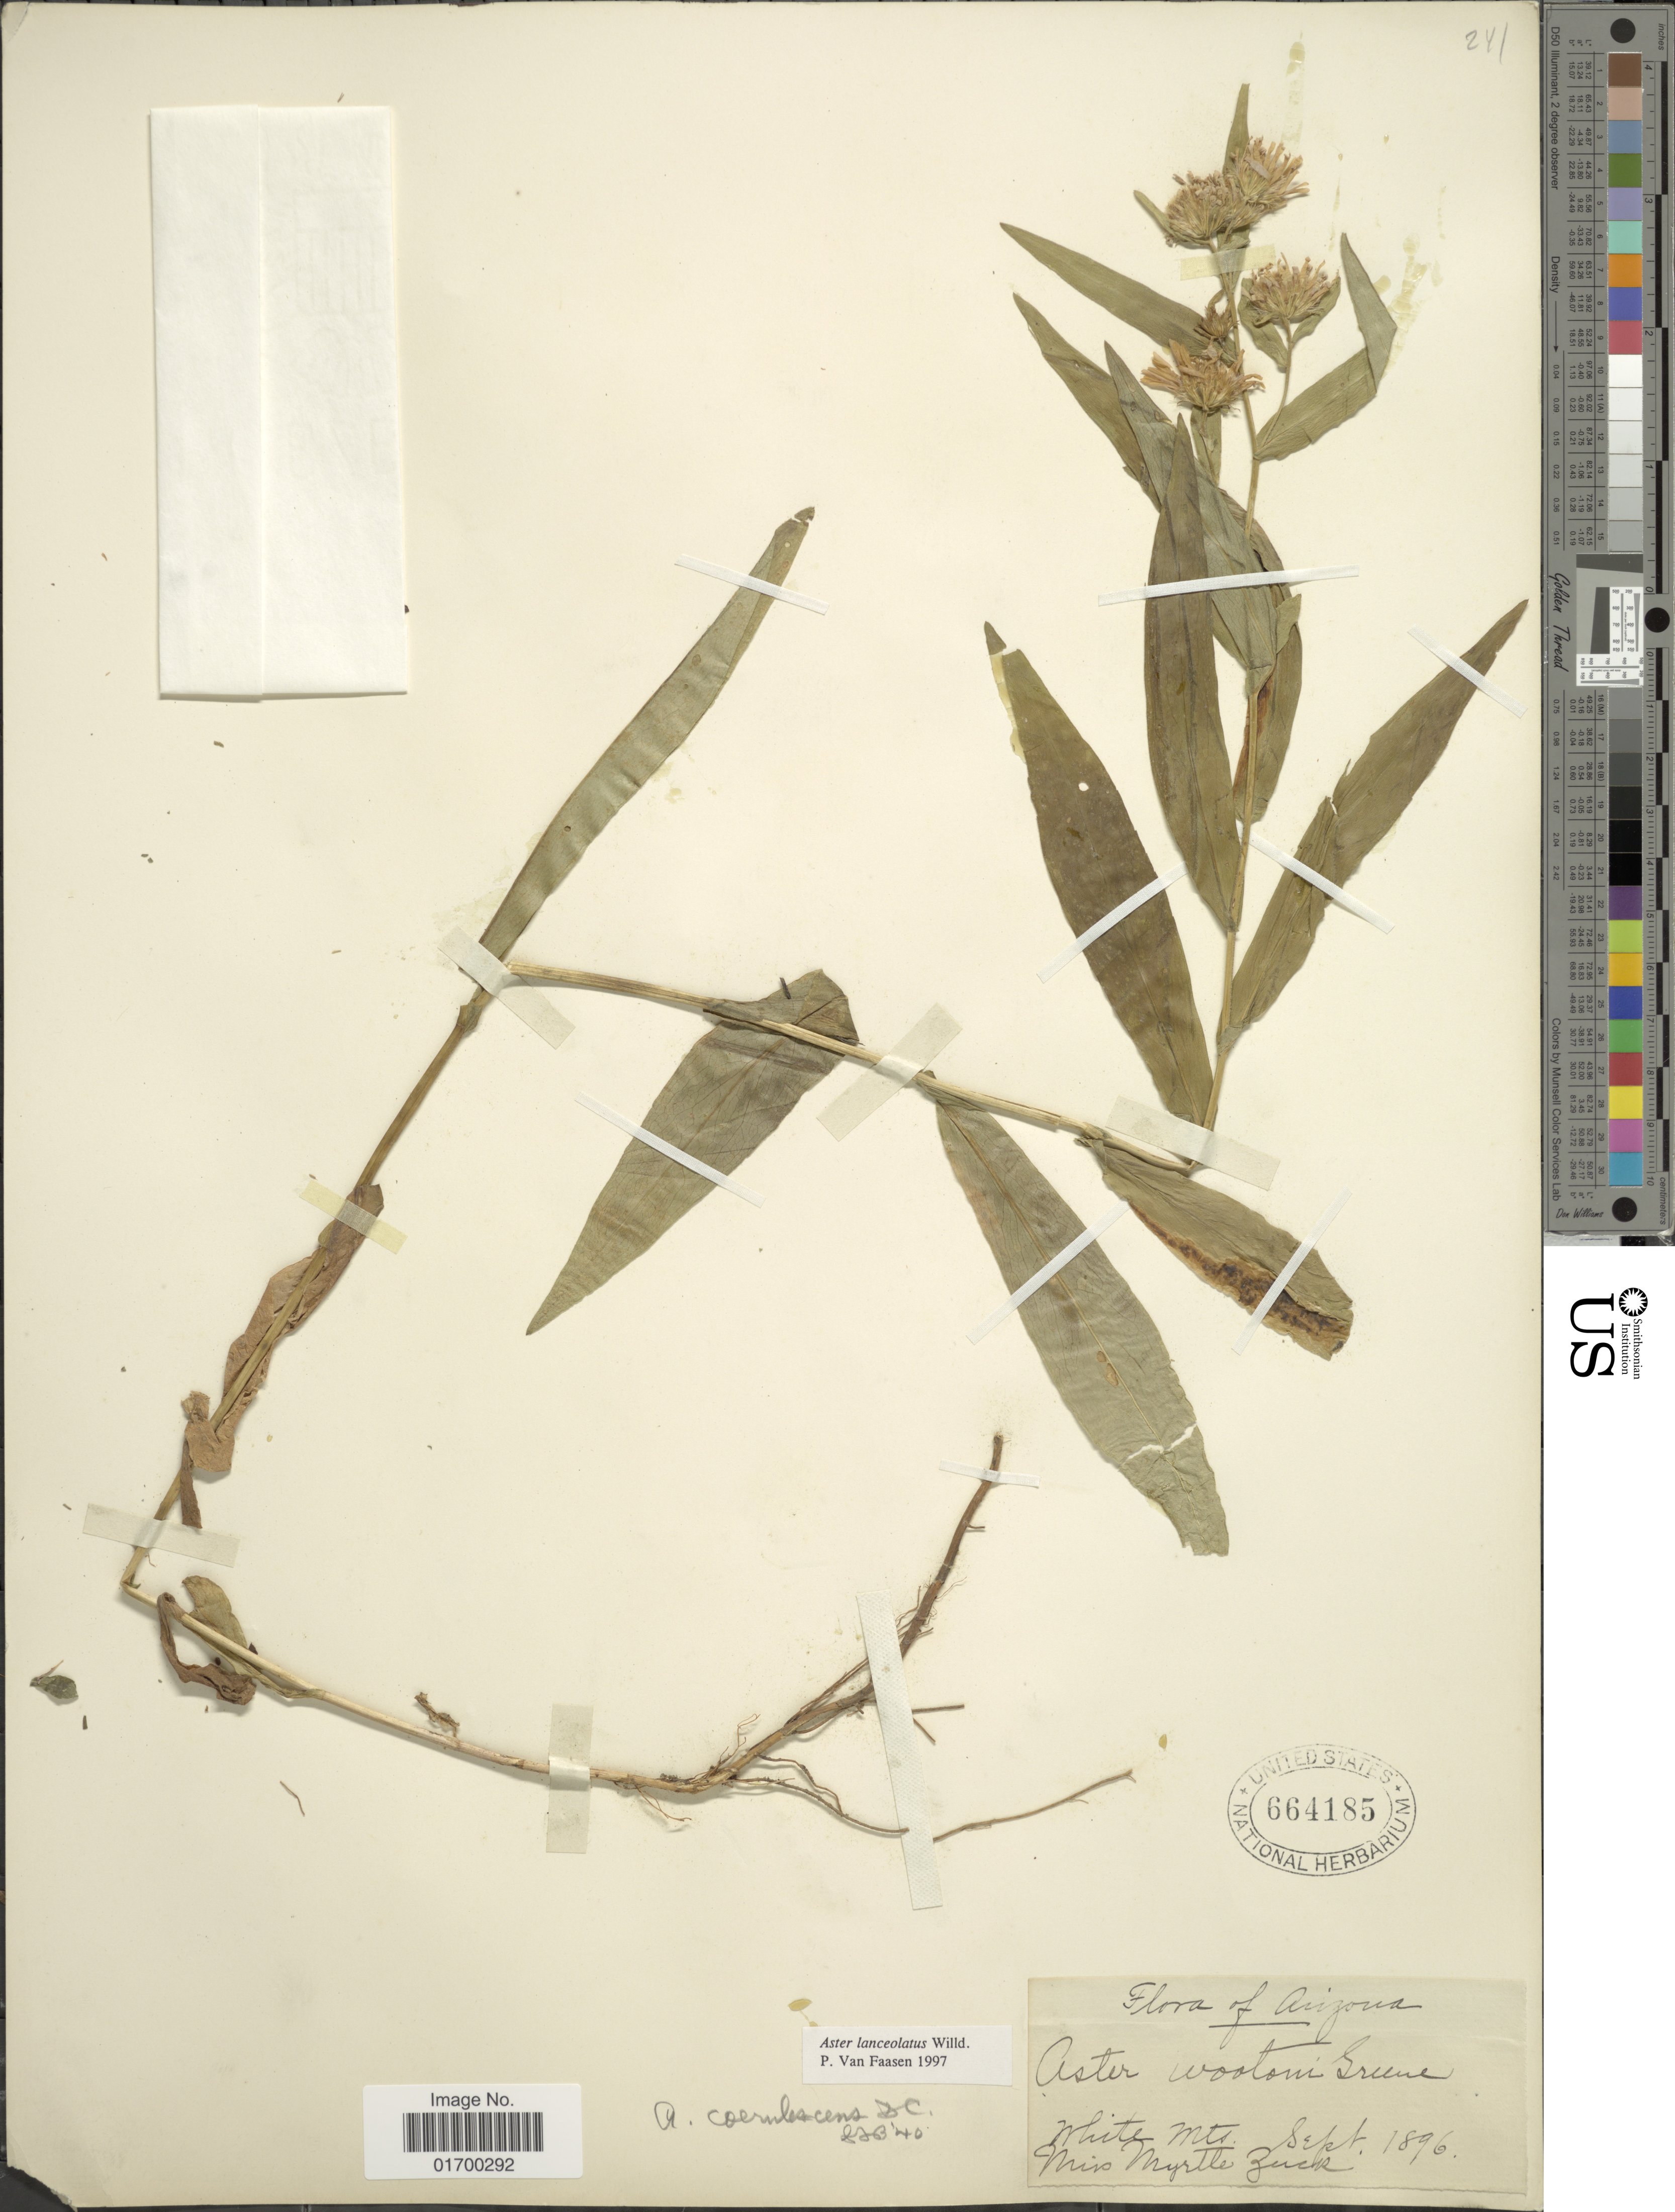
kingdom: Plantae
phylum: Tracheophyta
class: Magnoliopsida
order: Asterales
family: Asteraceae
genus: Symphyotrichum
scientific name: Symphyotrichum lanceolatum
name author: (Willd.) G.L. Nesom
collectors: M. Zuck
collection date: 1896-09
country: United States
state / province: Arizona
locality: White Mts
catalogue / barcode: US 664185